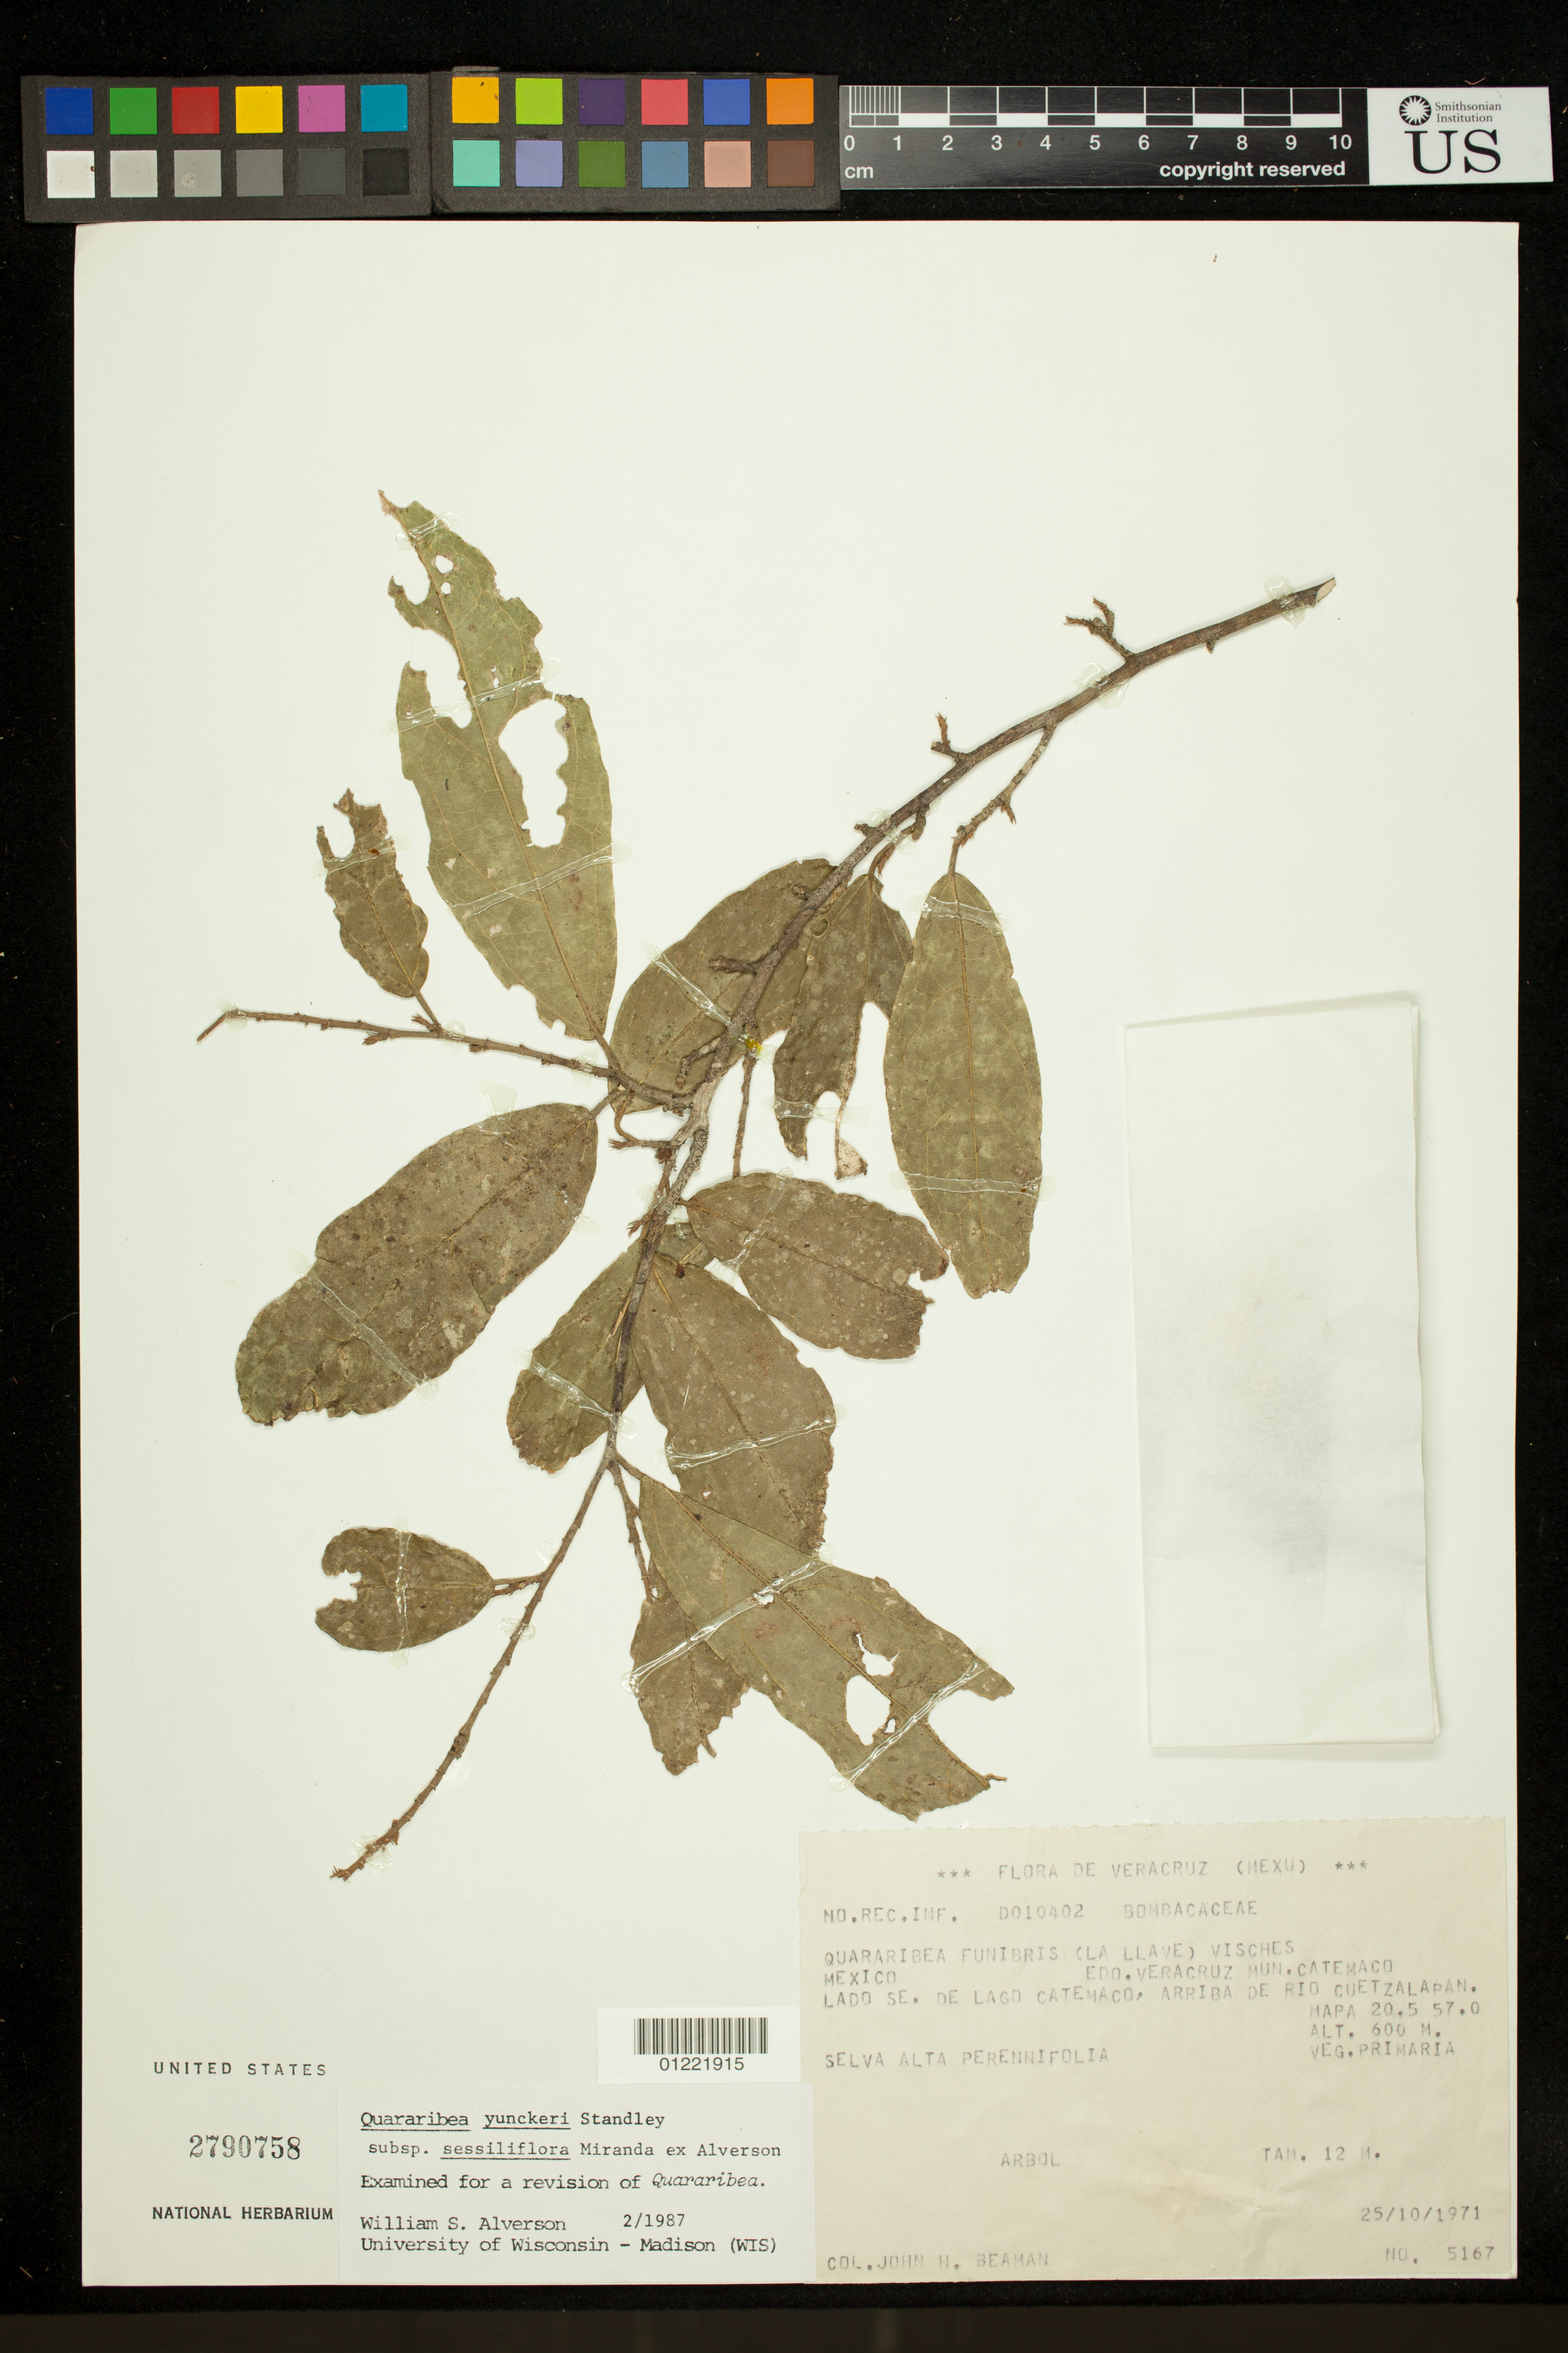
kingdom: Plantae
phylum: Tracheophyta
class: Magnoliopsida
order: Malvales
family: Malvaceae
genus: Quararibea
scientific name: Quararibea yunckeri subsp. sessiliflora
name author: Miranda ex W.S. Alverson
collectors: J. H. Beaman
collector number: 5167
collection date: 1971-10-25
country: Mexico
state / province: Veracruz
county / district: Catemaco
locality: Lado SE. de Lago Catemaco, arriba de Rio Cuetzalapan. Selva alta perennifolia. Mapa 20.5 57.0.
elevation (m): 600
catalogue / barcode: US 2790758